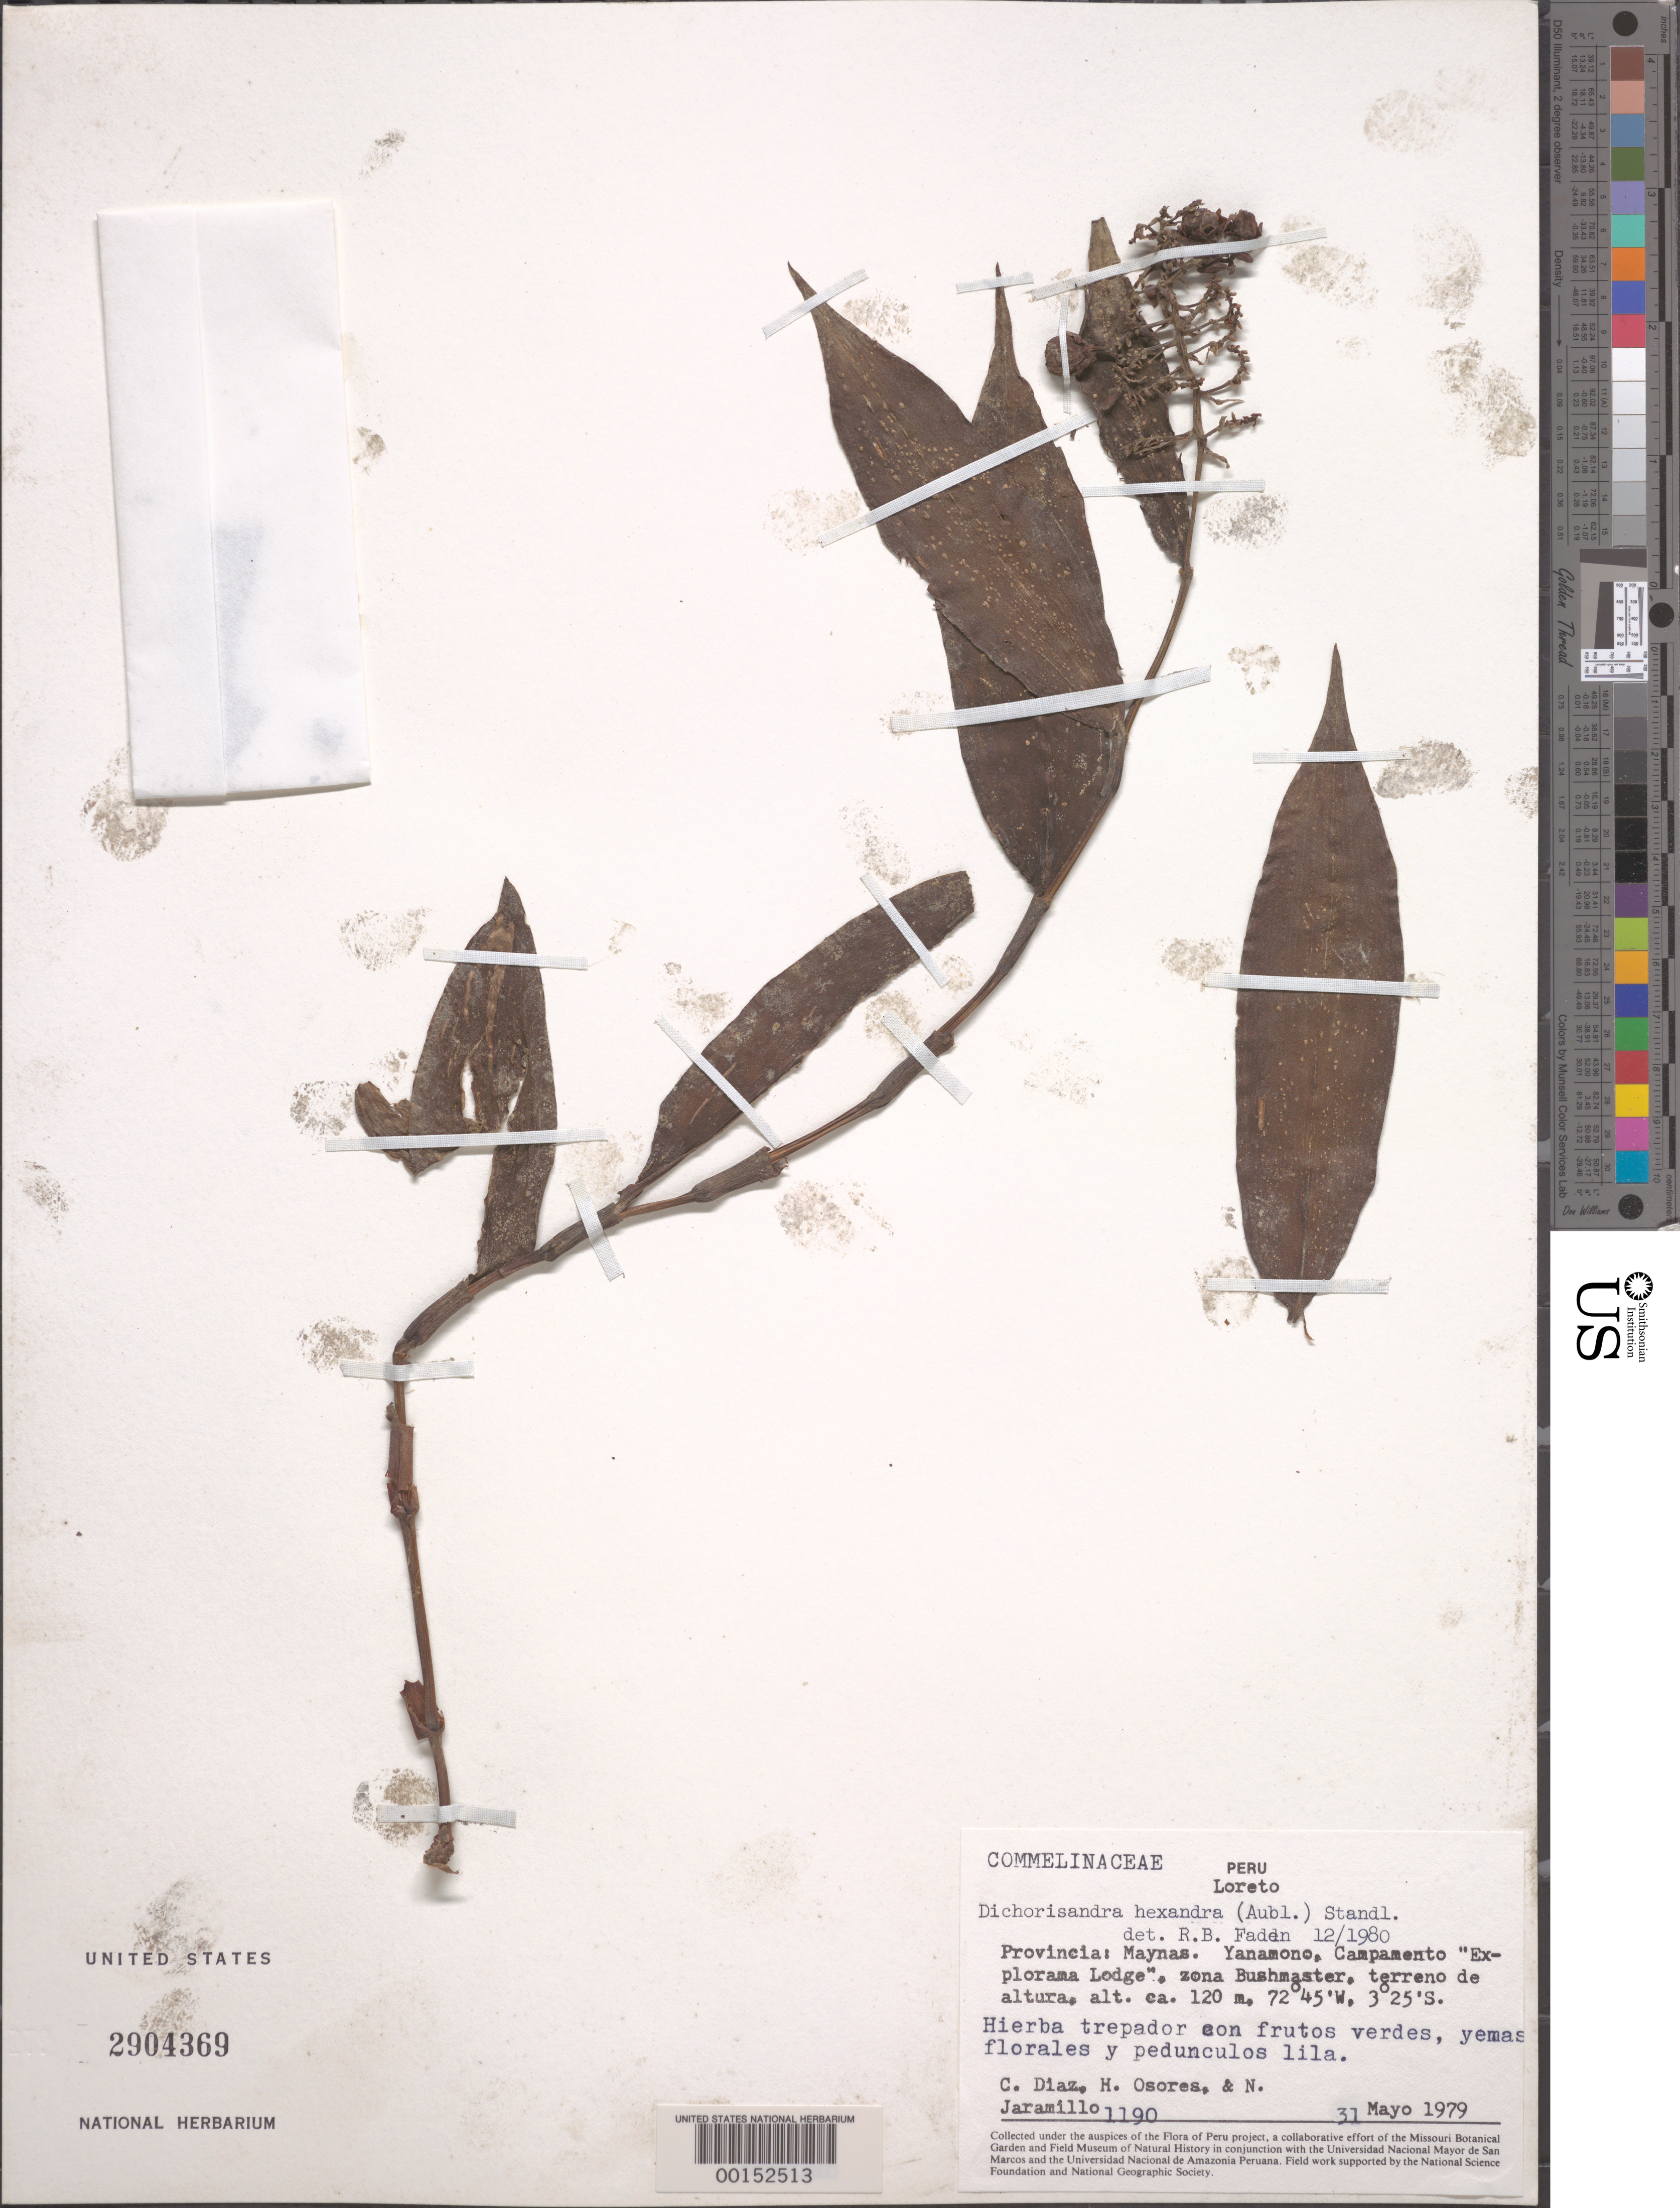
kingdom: Plantae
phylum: Tracheophyta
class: Liliopsida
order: Commelinales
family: Commelinaceae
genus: Dichorisandra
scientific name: Dichorisandra hexandra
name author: (Aubl.) Standl.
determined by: Faden, Robert B., (US), Smithsonian Institution - National Museum of Natural History (UNITED STATES)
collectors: C. Díaz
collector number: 1190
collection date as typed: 31 May 1979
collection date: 1979-05-31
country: Peru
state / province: Loreto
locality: Yanamono, bushmaster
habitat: Highlands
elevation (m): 120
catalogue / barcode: US 2904369